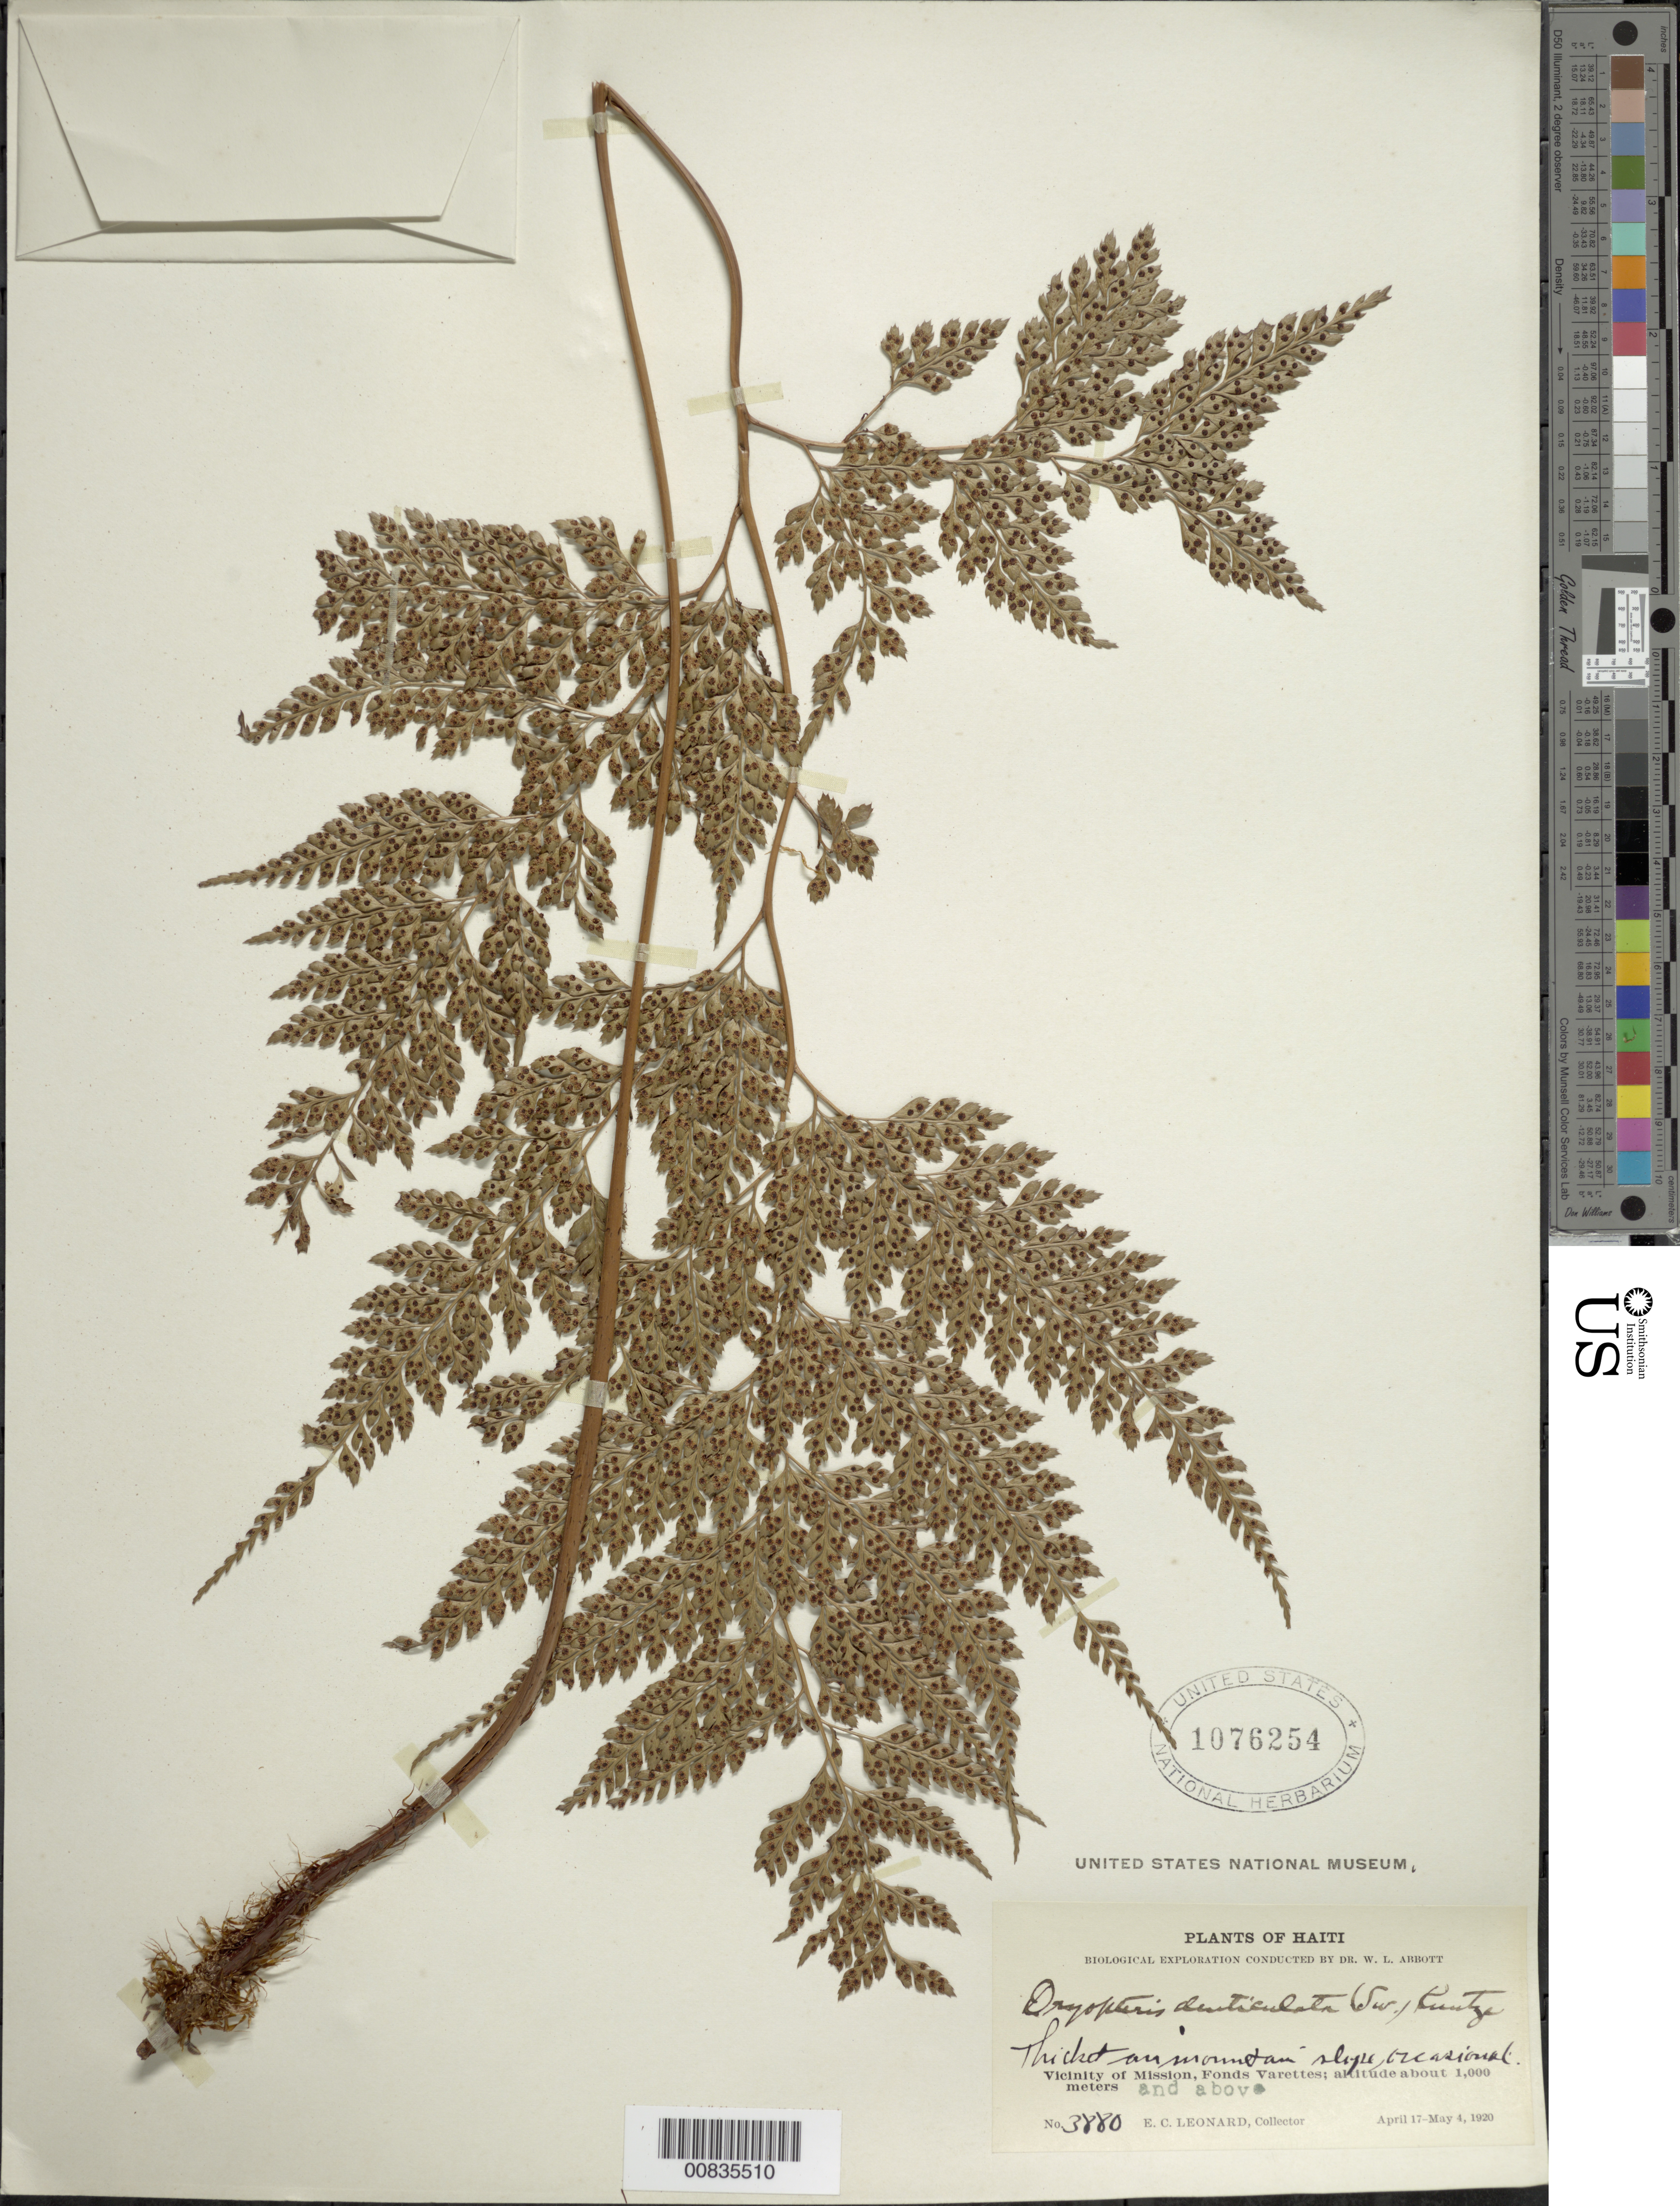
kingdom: Plantae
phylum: Tracheophyta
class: Polypodiopsida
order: Polypodiales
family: Dryopteridaceae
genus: Arachniodes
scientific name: Arachniodes denticulata var. denticulata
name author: (Sw.) Ching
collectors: E. C. Leonard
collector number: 3880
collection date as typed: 17 Apr 1920 to 04 May 1920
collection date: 1920-04-17/1920-05-04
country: Haiti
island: Hispaniola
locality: Fonds Varettes, vicinity Mission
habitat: Thicket on mountain slope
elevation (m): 1000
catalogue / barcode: US 1076254